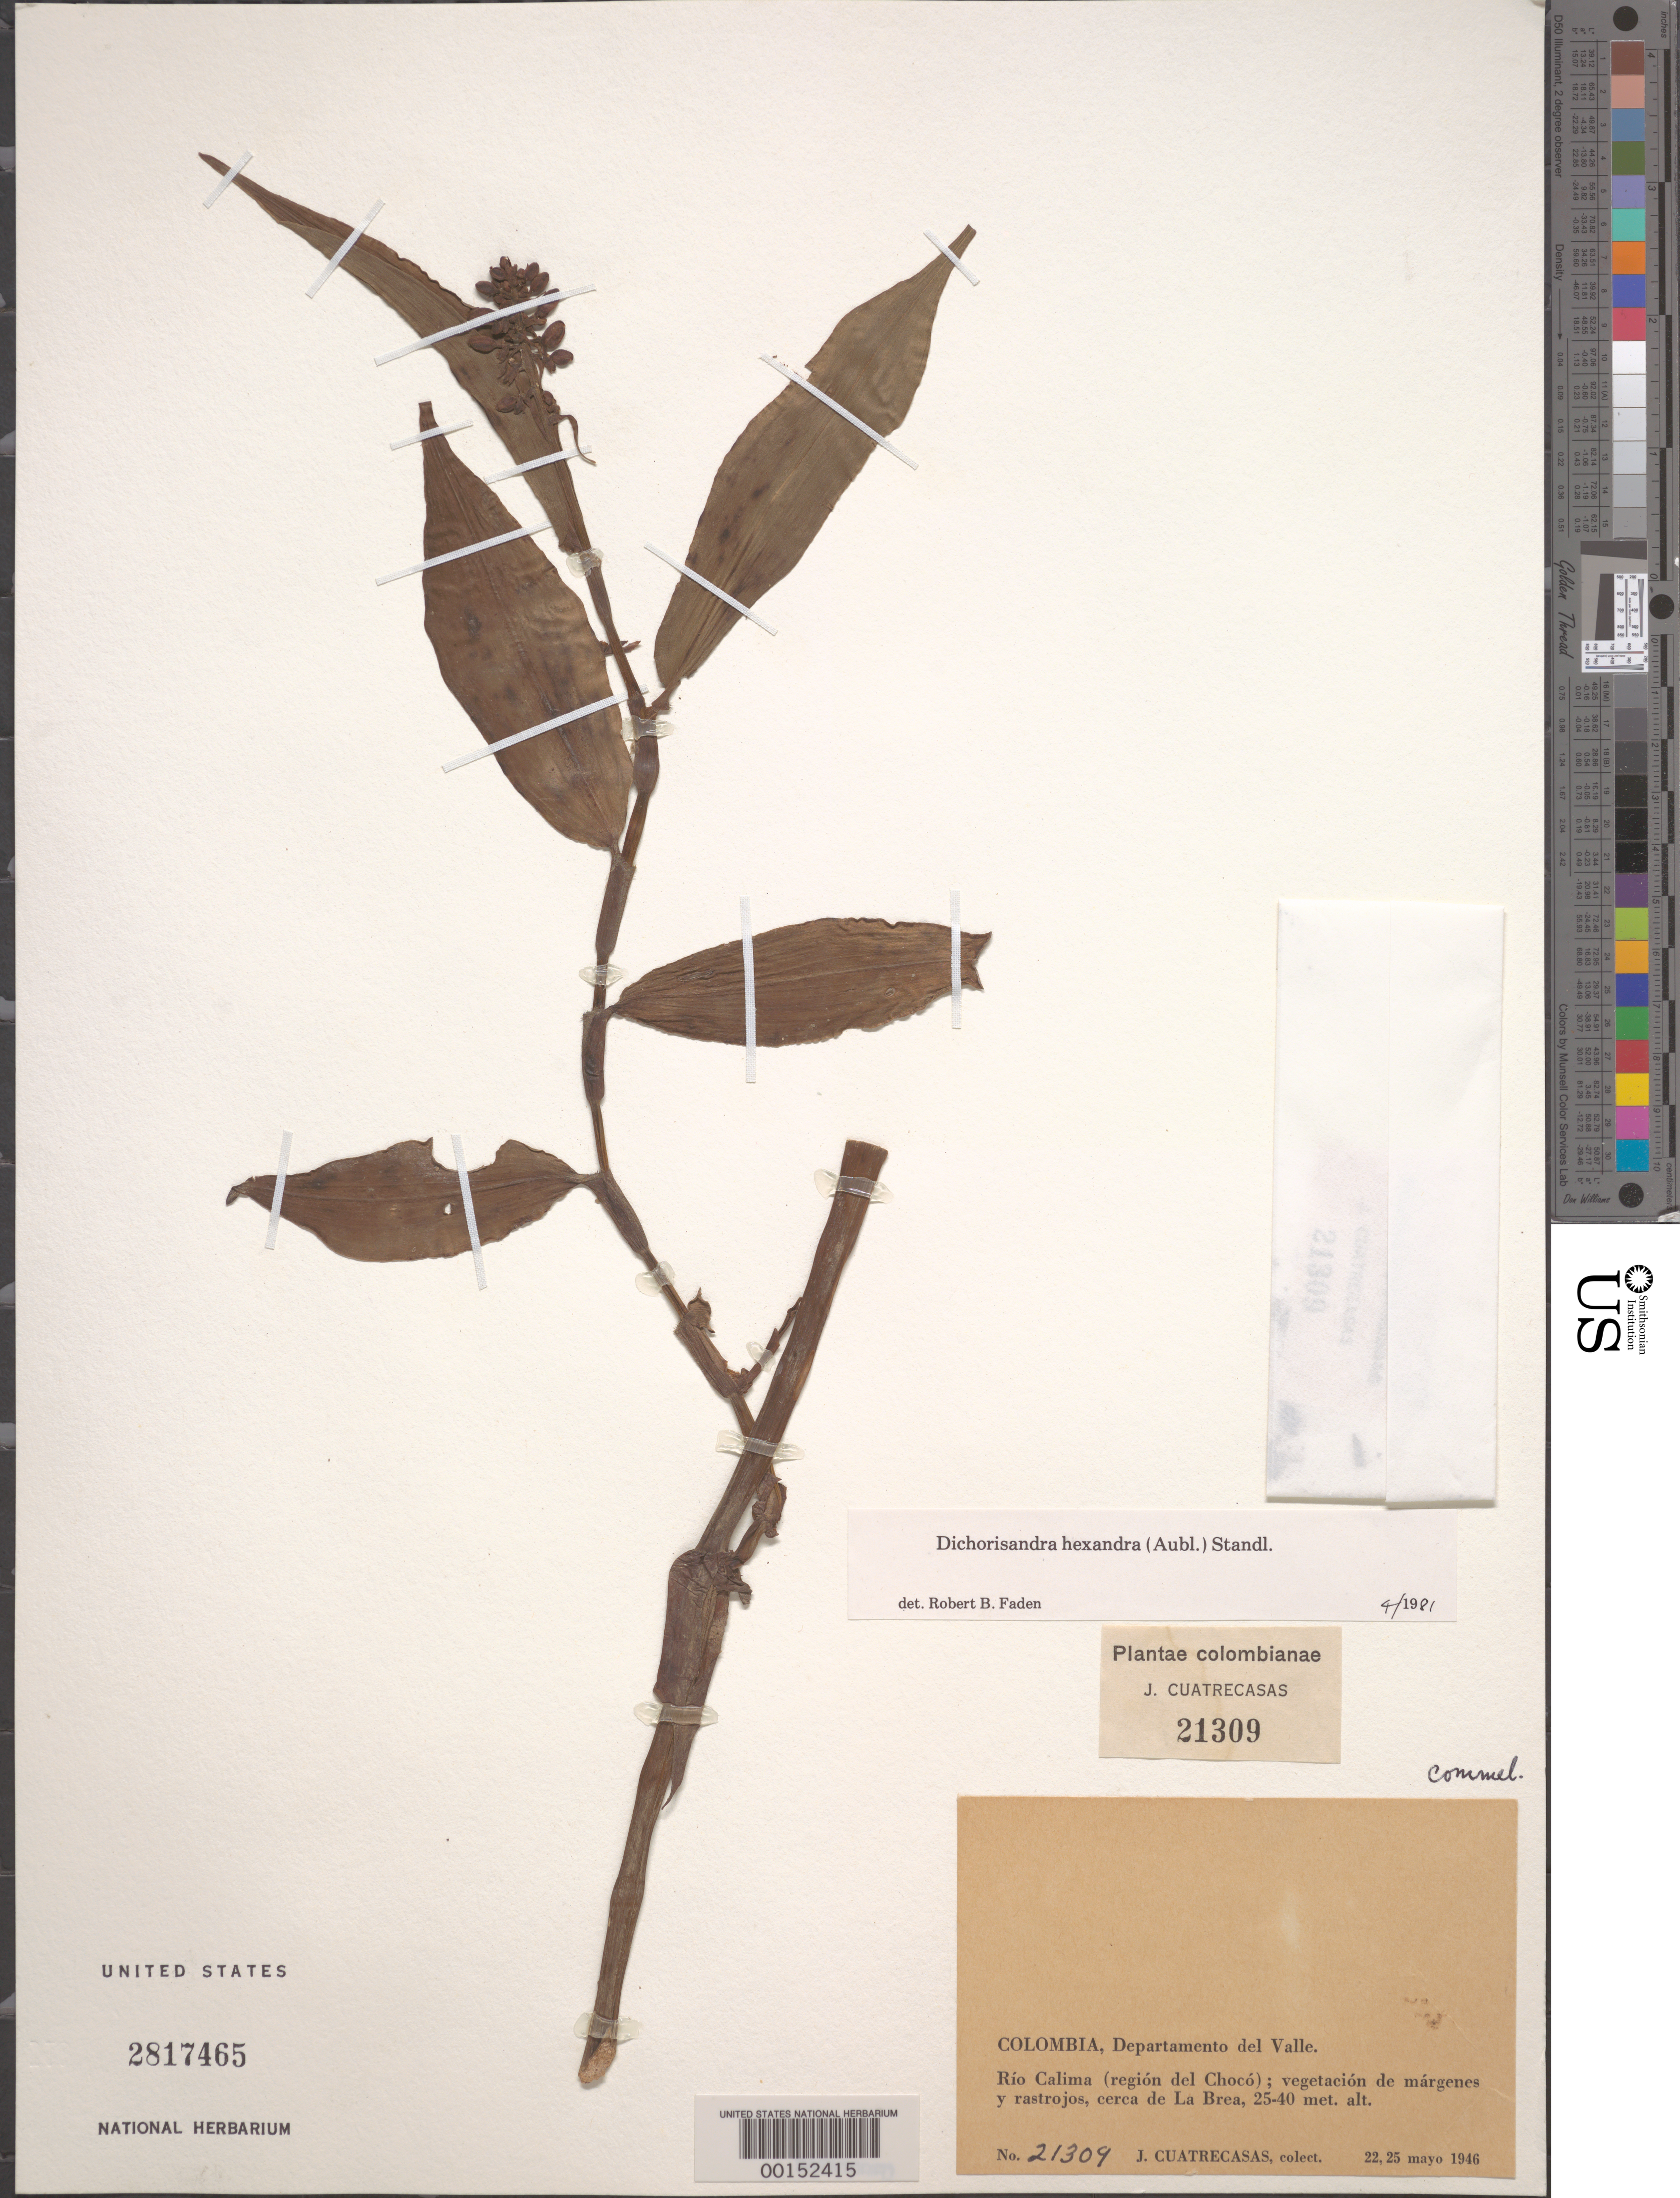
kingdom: Plantae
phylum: Tracheophyta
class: Liliopsida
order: Commelinales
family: Commelinaceae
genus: Dichorisandra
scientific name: Dichorisandra hexandra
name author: (Aubl.) Standl.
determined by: Faden, Robert B., (US), Smithsonian Institution - National Museum of Natural History (UNITED STATES)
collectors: J. Cuatrecasas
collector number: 21309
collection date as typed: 22 May 1946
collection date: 1946-05-22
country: Colombia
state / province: Valle del Cauca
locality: Rio Calima; la Brea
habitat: Riverbank vegitation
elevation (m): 25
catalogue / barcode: US 2817465